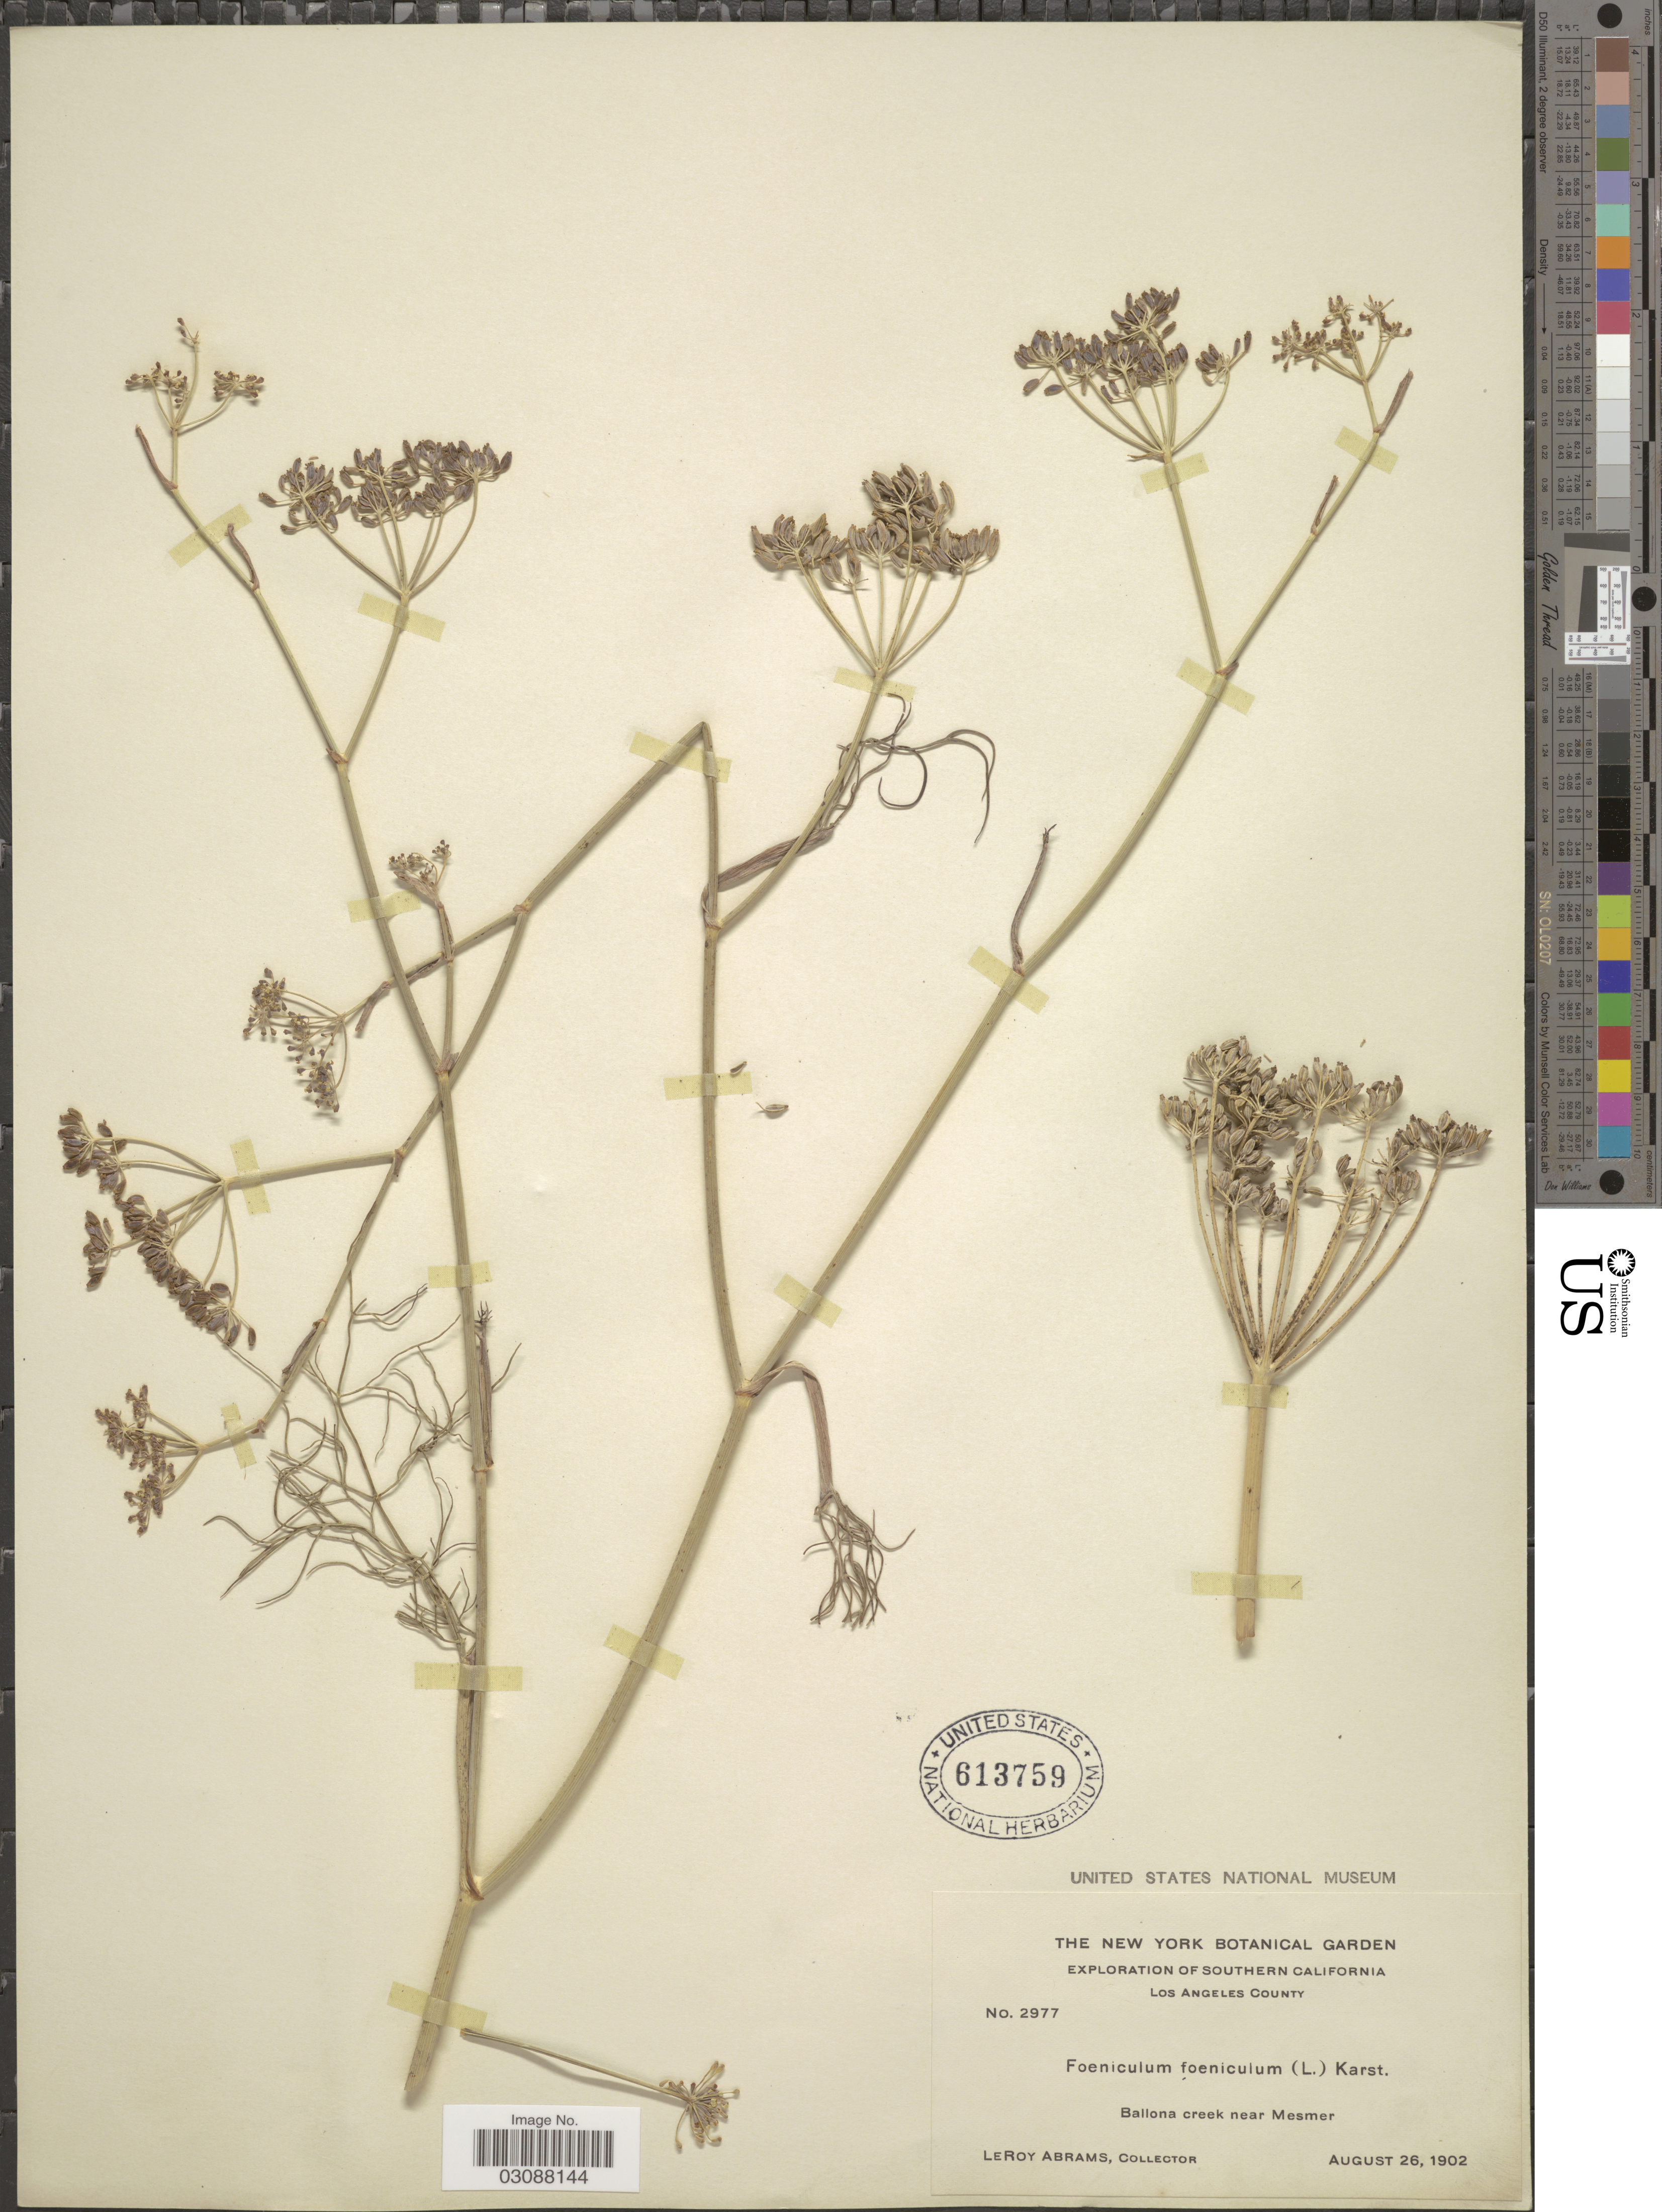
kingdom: Plantae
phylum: Tracheophyta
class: Magnoliopsida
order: Apiales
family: Apiaceae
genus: Foeniculum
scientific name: Foeniculum vulgare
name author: Mill.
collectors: L. Abrams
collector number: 2977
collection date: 1902-08-26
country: United States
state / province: California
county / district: Los Angeles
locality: Southern California. Los Angeles County. Ballona creek near Mesmer.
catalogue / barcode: US 613759